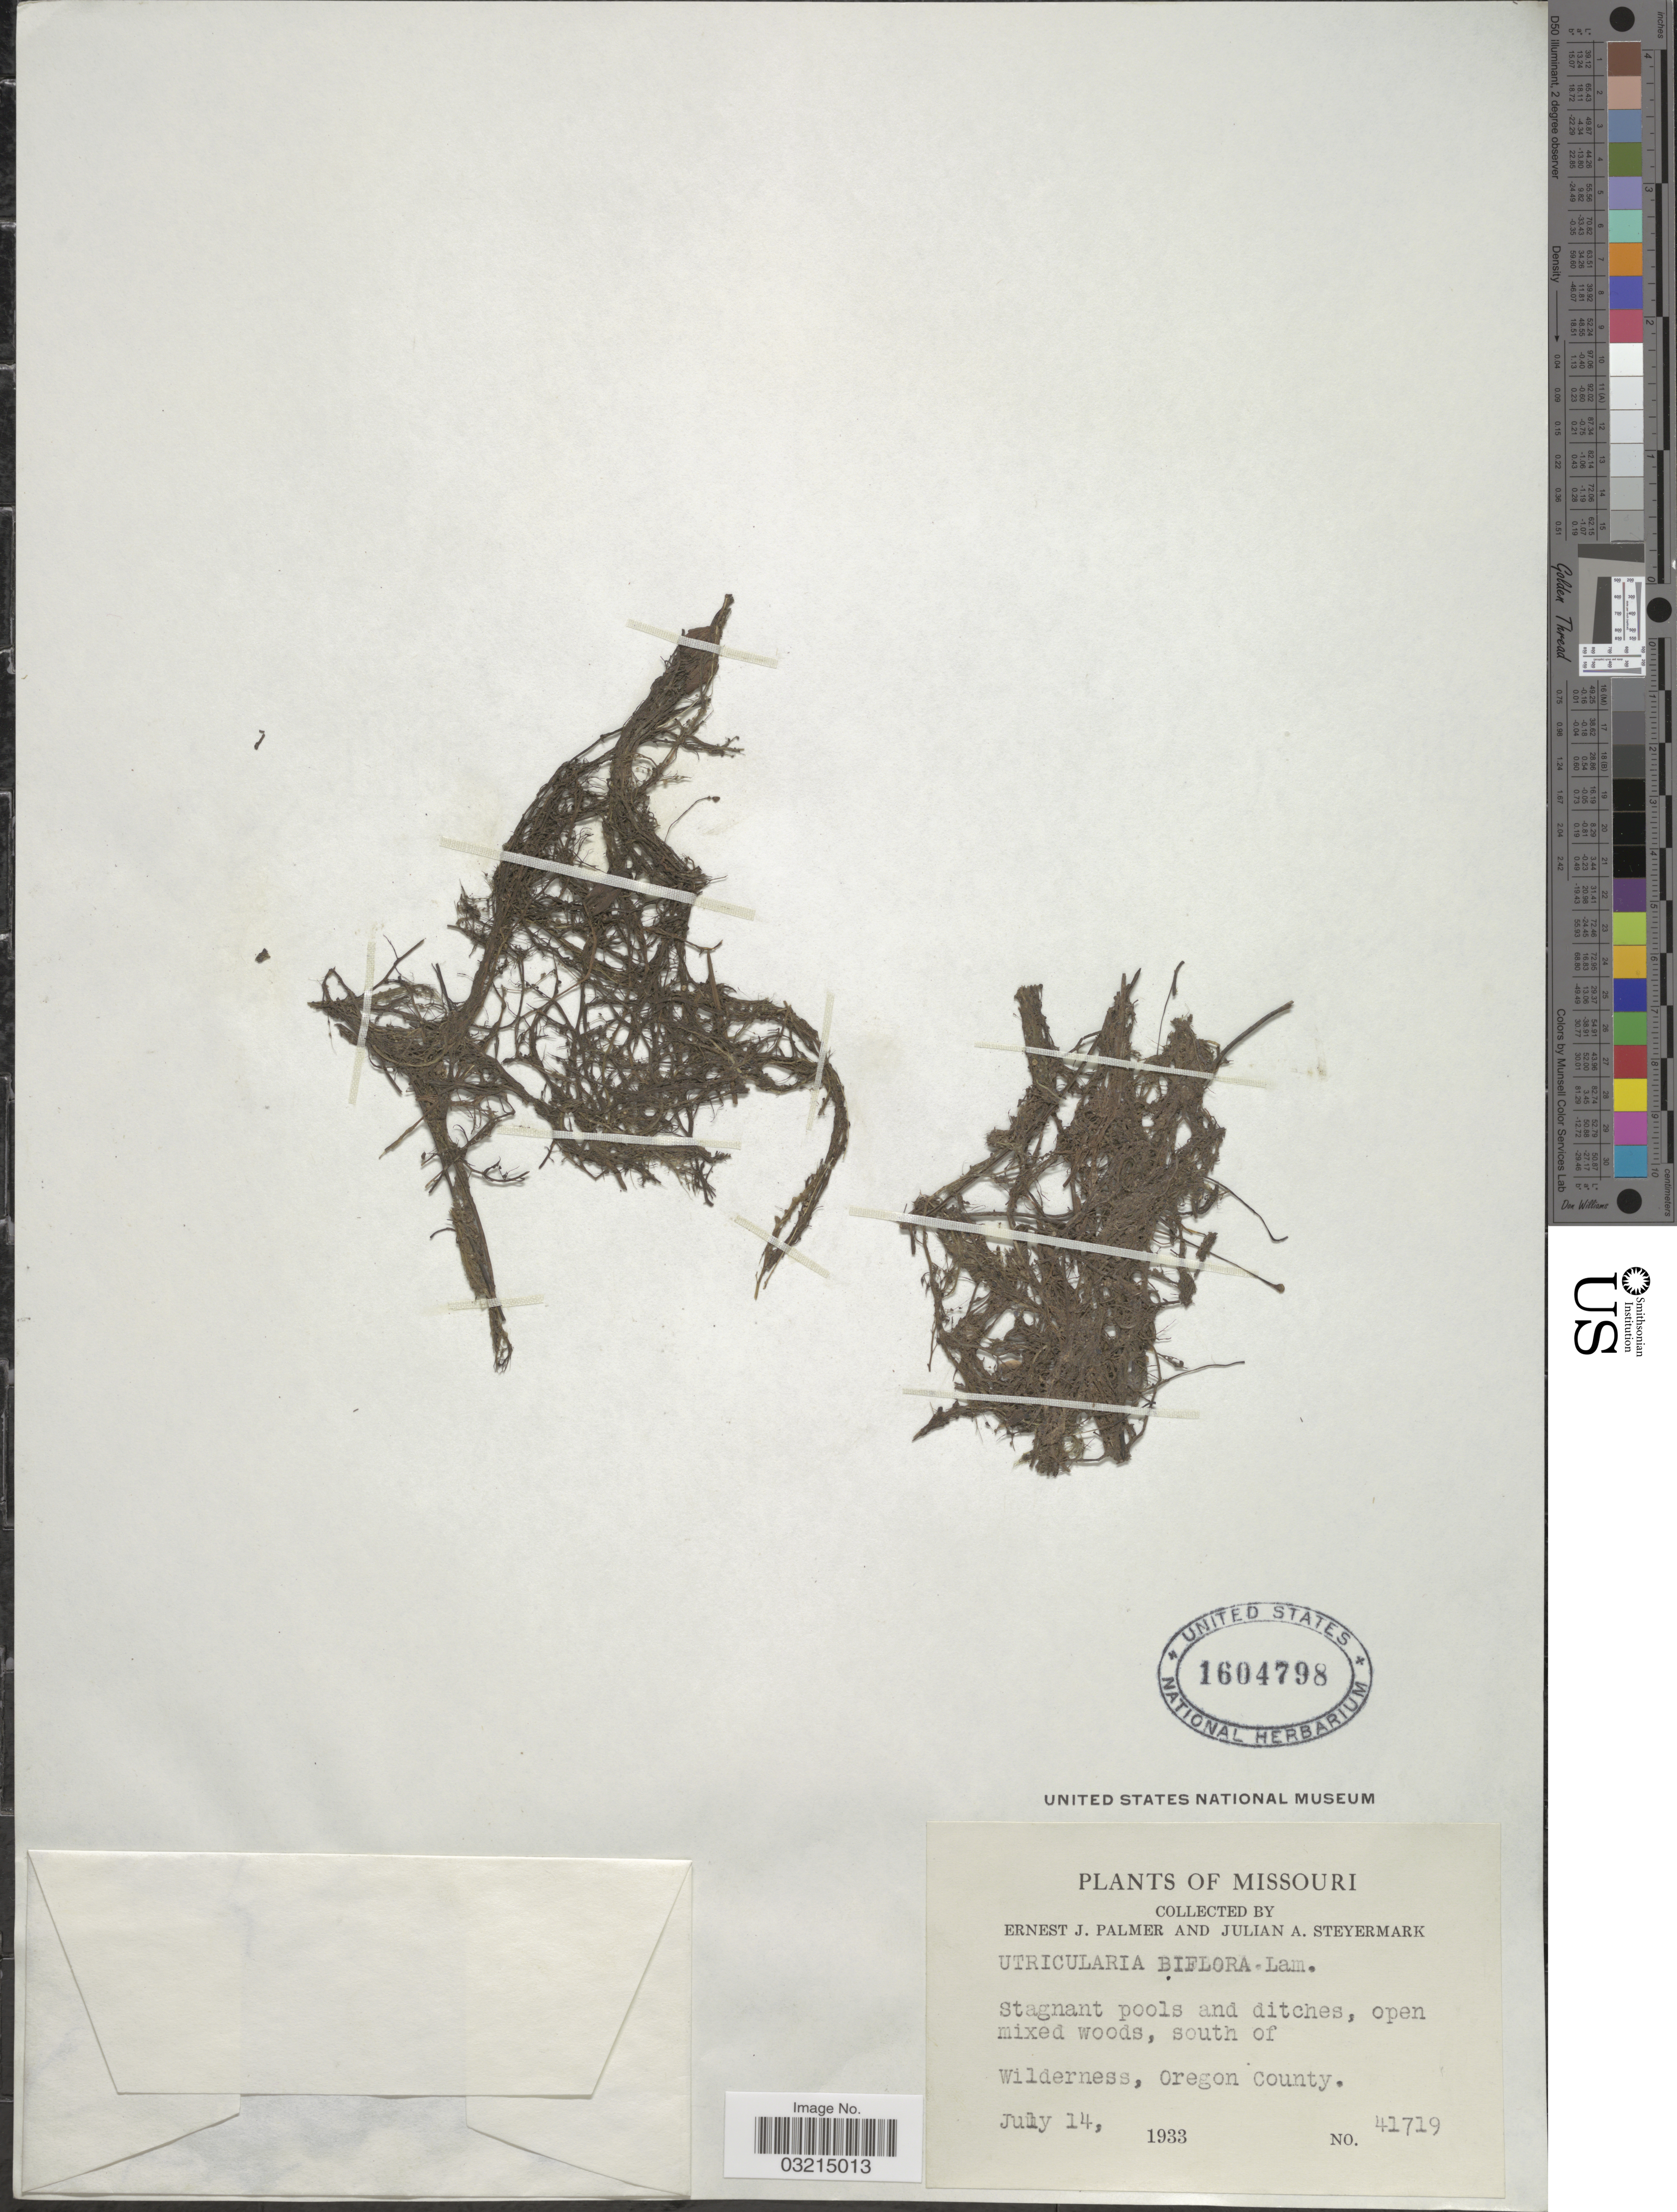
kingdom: Plantae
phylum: Tracheophyta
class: Magnoliopsida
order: Lamiales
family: Lentibulariaceae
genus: Utricularia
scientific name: Utricularia biflora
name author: Lam.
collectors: E. J. Palmer & J. Steyermark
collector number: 41719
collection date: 1933-07-14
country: United States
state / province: Missouri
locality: South of Wilderness, Oregon County.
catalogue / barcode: US 1604798